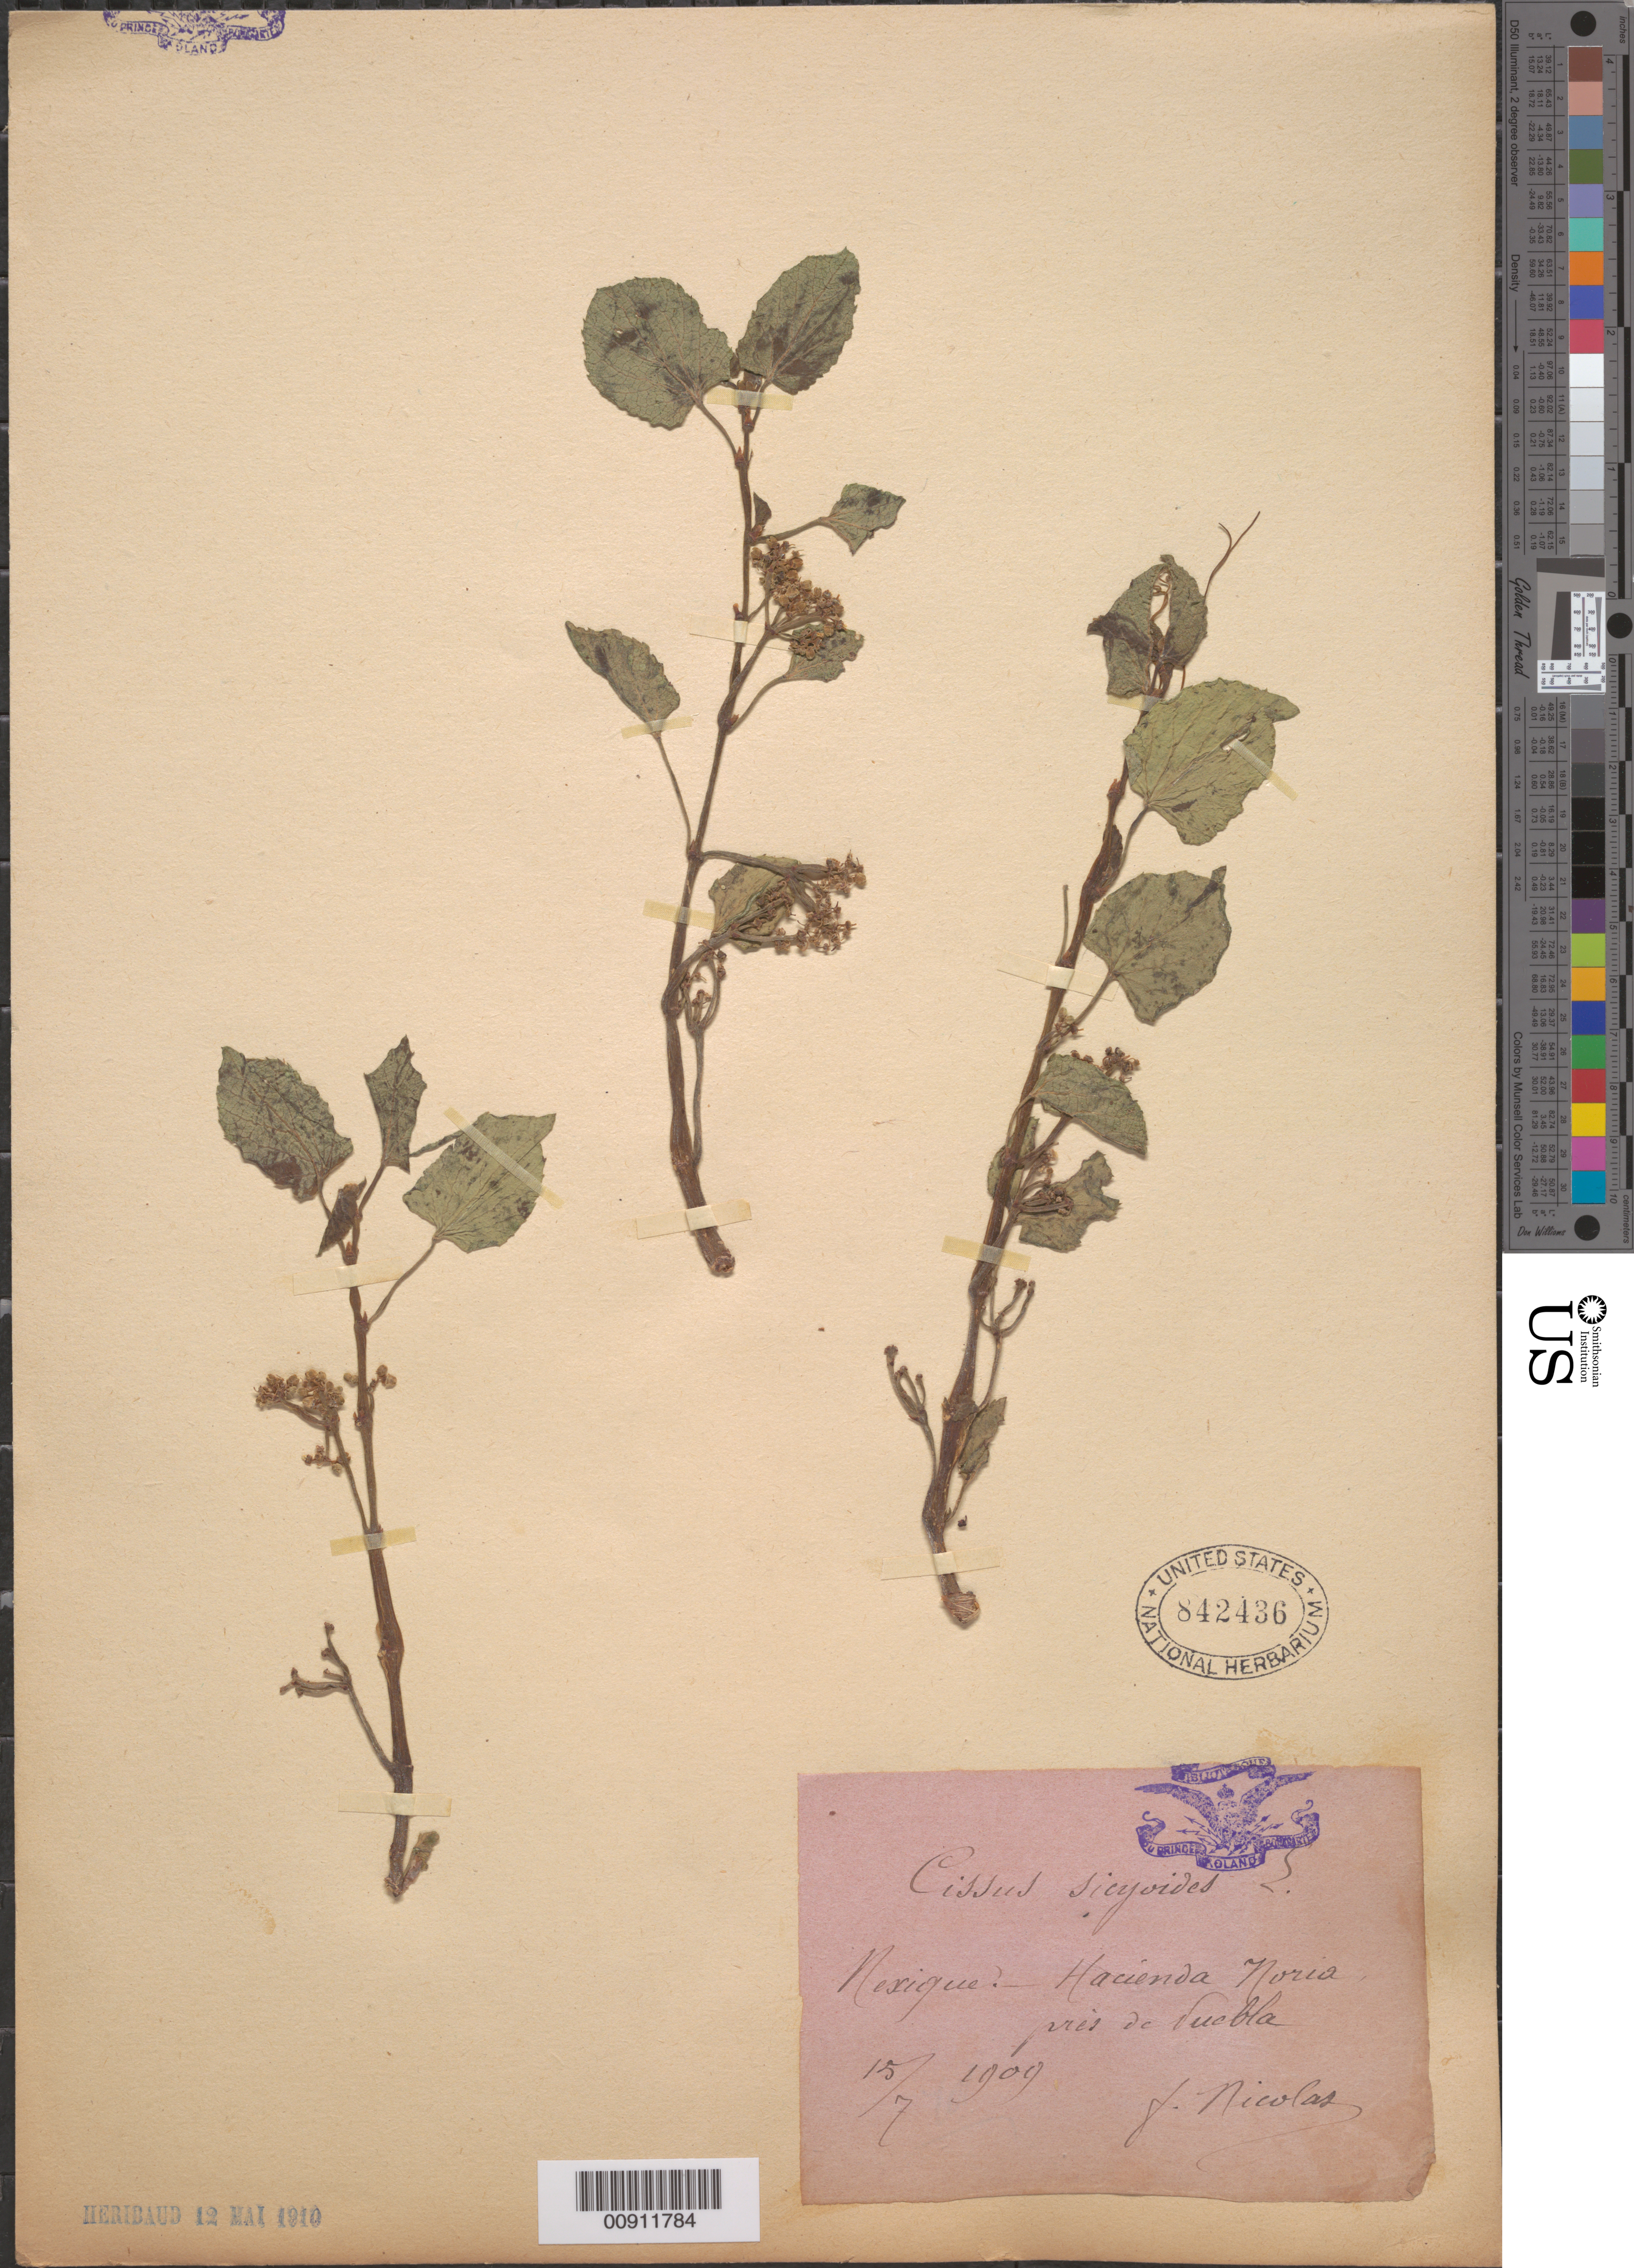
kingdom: Plantae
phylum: Tracheophyta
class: Magnoliopsida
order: Vitales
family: Vitaceae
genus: Cissus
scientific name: Cissus verticillata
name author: (L.) Nicolson & C.E. Jarvis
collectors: B. Nicolas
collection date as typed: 15 Jul 1909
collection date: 1909-07-15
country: Mexico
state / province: Puebla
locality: Hacienda Noria près de Puebla.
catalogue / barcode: US 842436